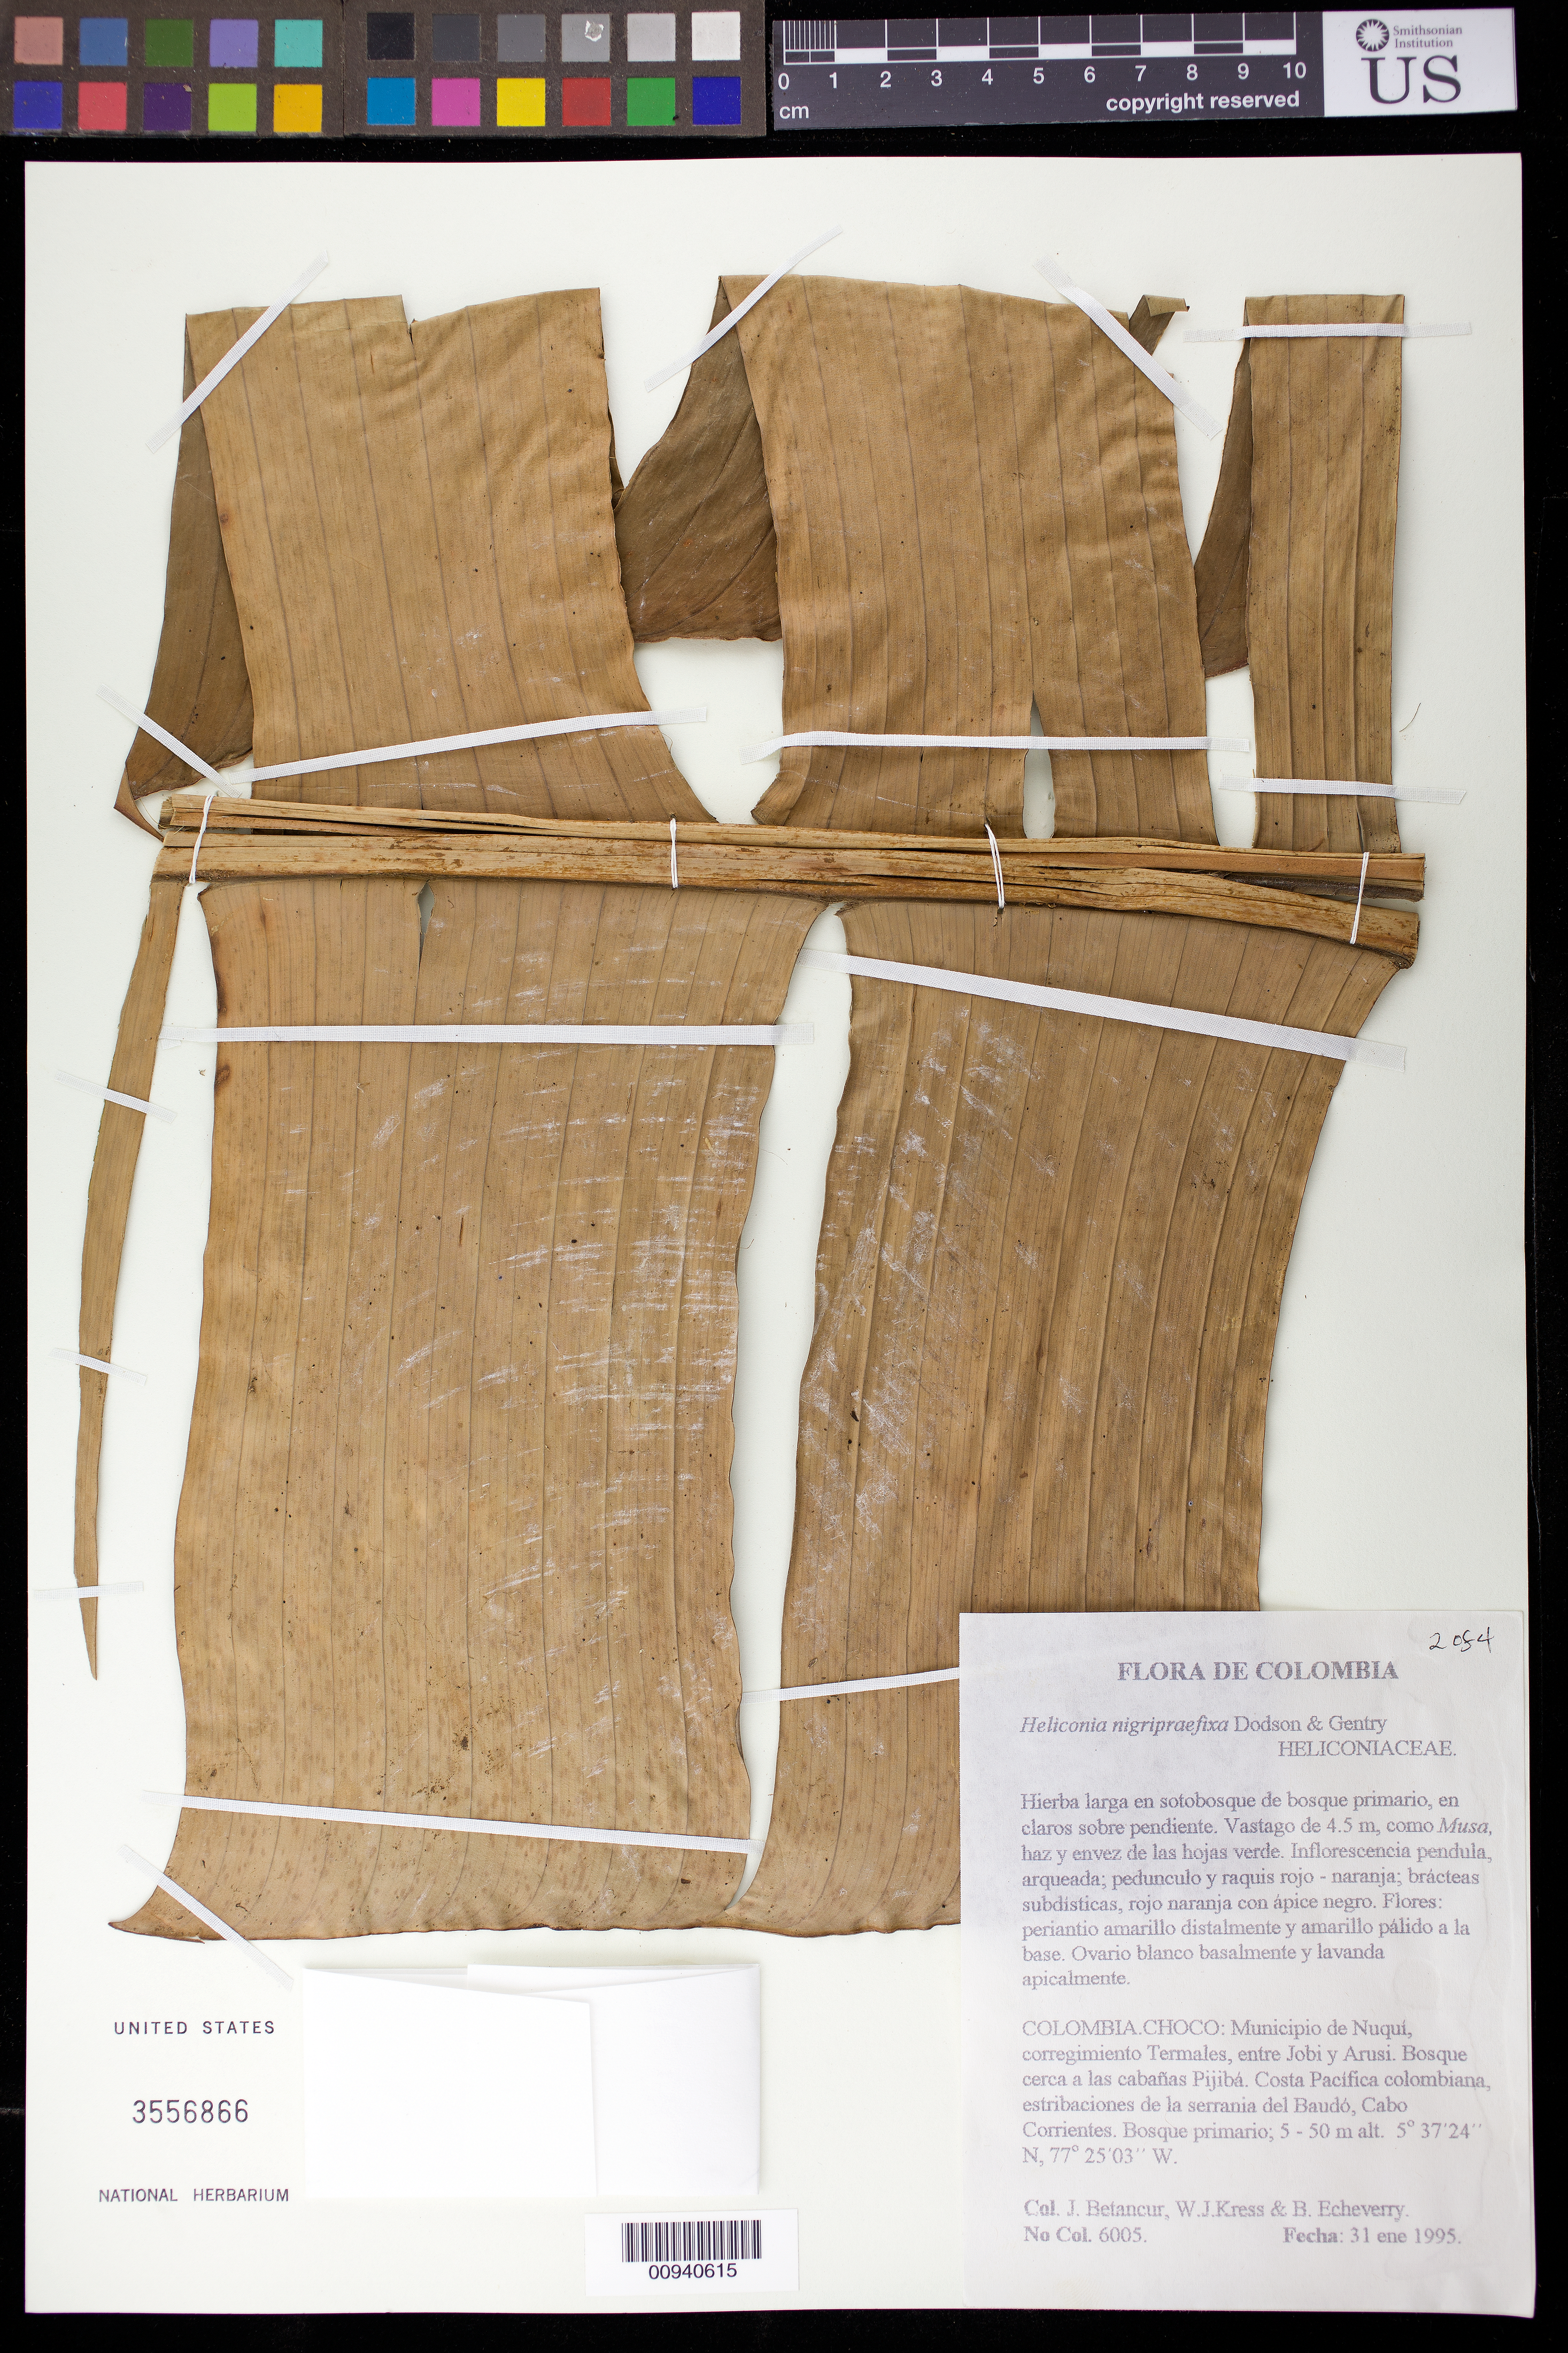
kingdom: Plantae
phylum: Tracheophyta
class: Liliopsida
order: Zingiberales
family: Heliconiaceae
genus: Heliconia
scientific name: Heliconia nigripraefixa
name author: Dodson & Gentry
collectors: J. C. Betancur, W. J. Kress & B. Echeverry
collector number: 6005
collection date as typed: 31 Jan 1995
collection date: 1995-01-31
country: Colombia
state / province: Chocó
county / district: Nuqui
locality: Cabanas Pijiba, between Coqui and Arusi.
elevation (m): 5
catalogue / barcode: US 3556866